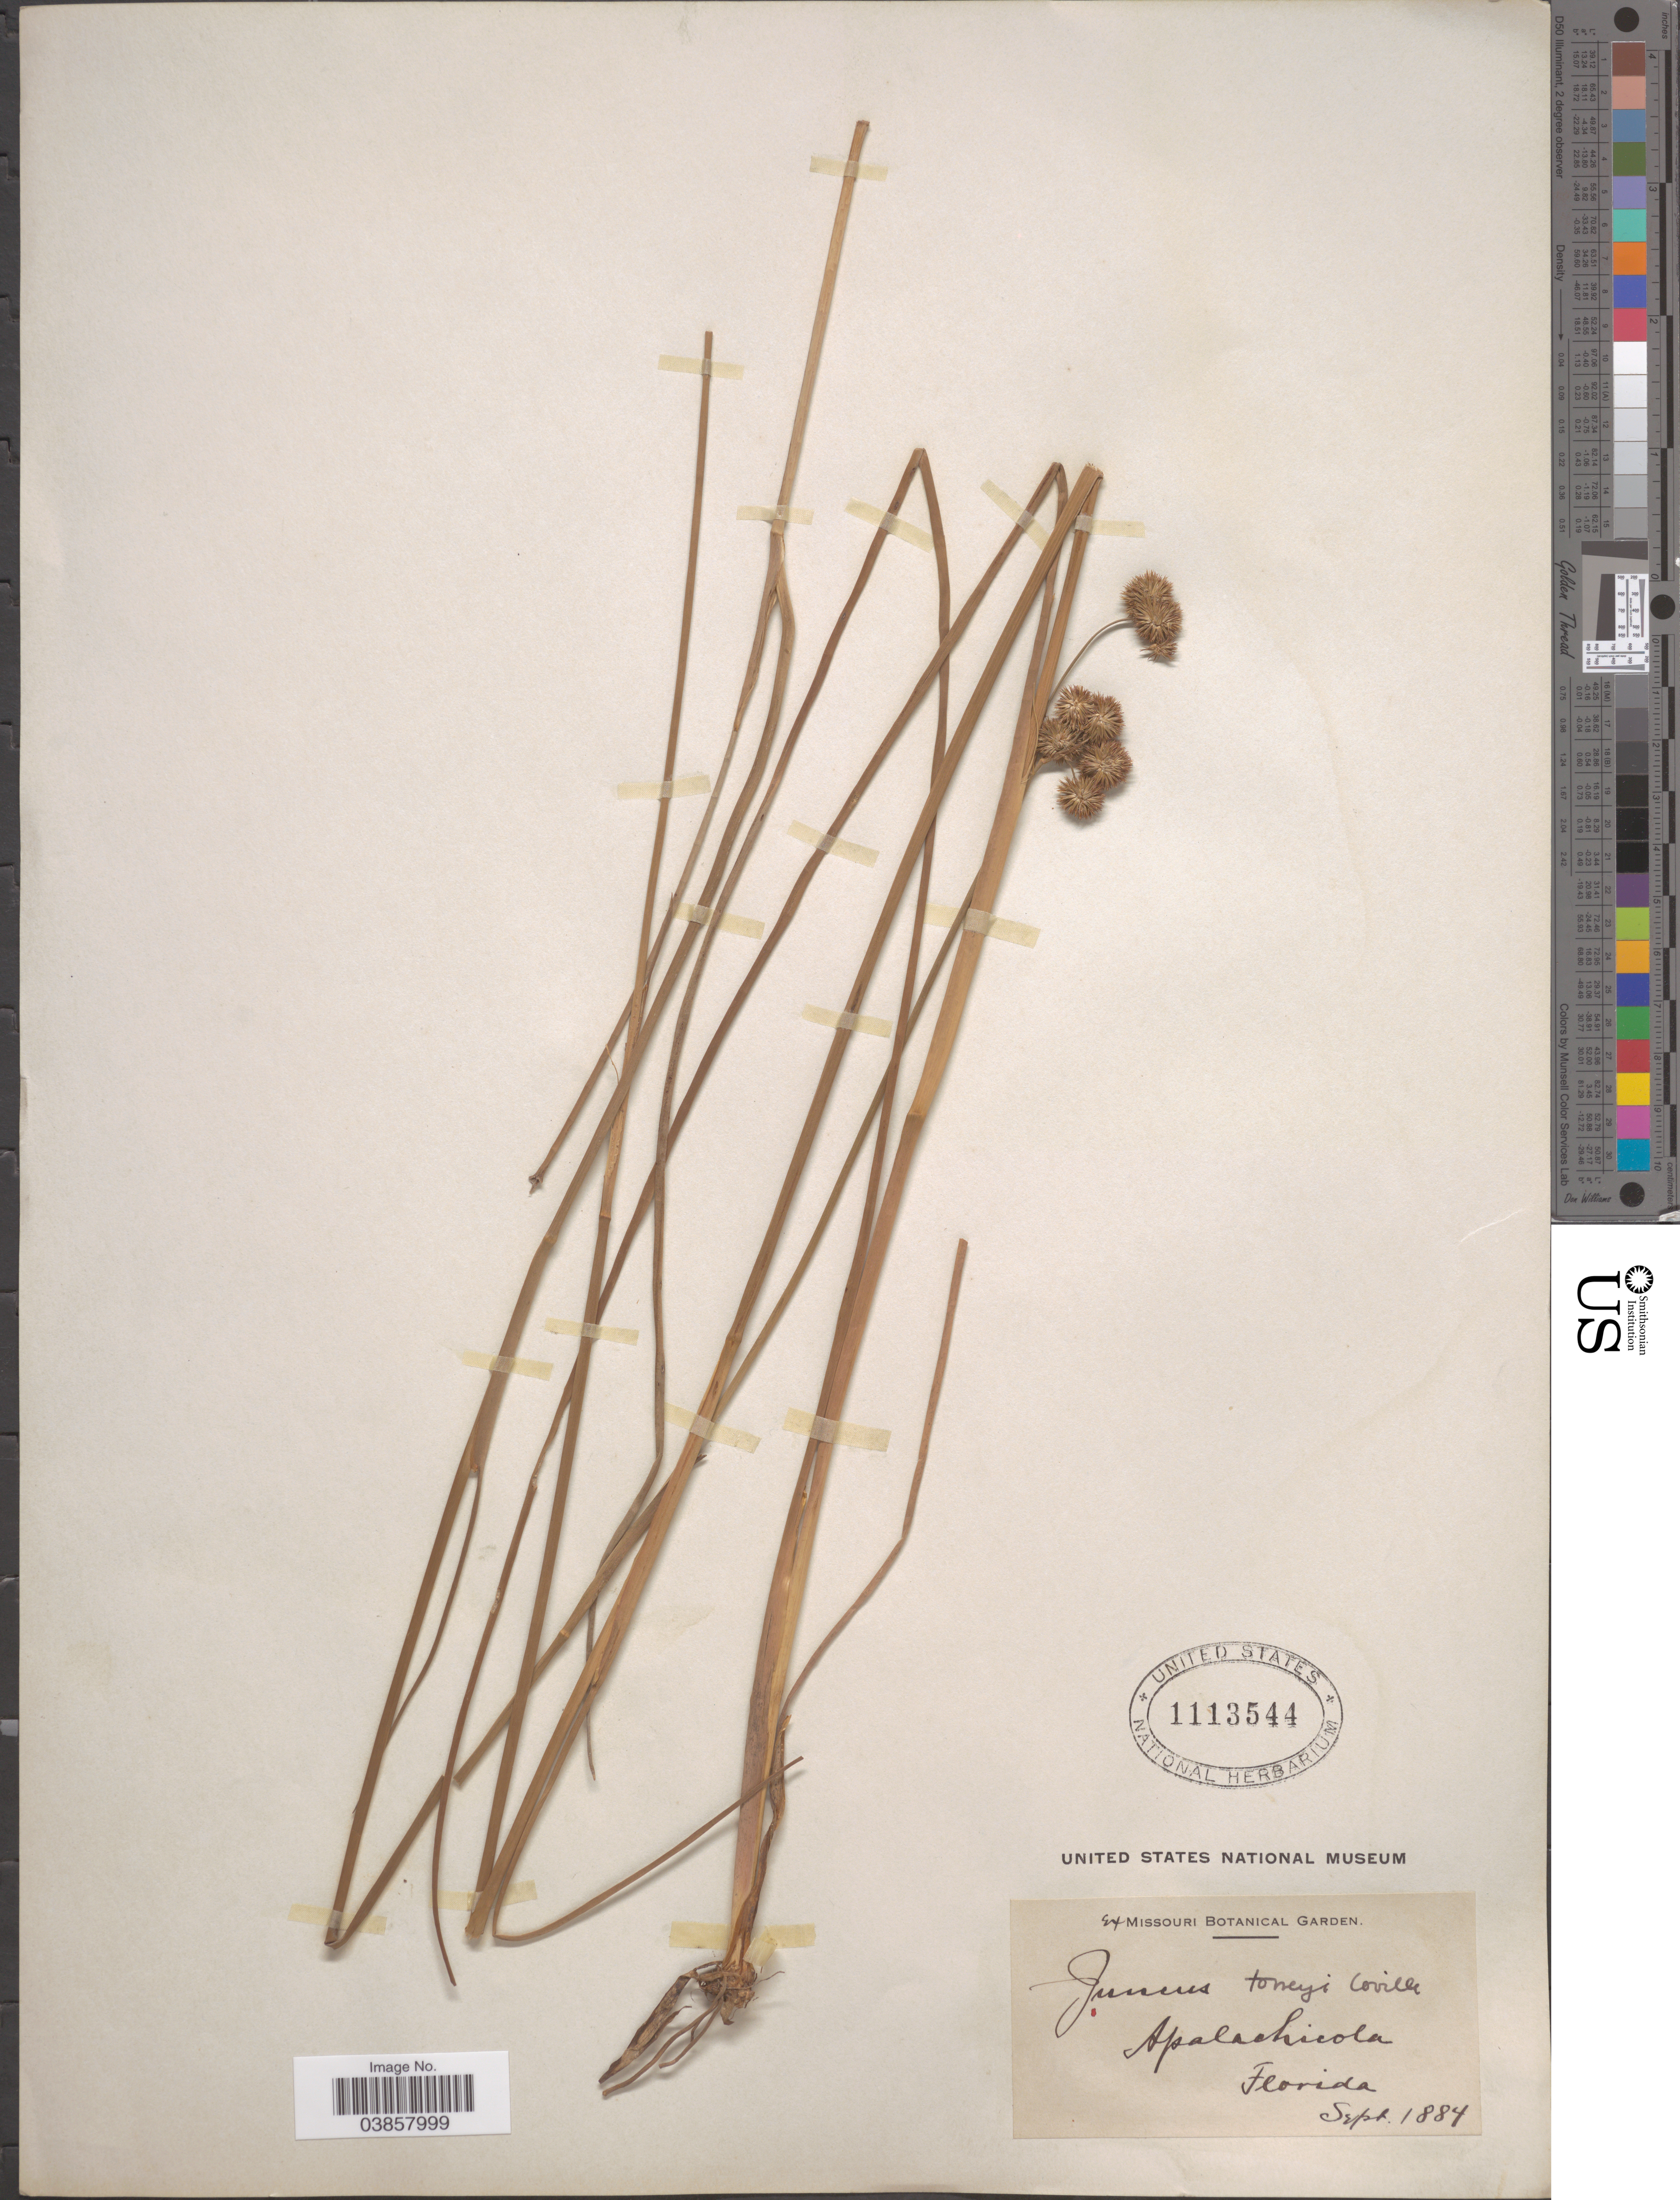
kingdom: Plantae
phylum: Tracheophyta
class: Liliopsida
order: Poales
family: Juncaceae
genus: Juncus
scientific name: Juncus torreyi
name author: Coville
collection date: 1884-09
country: United States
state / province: Florida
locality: Apalachicola.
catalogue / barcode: US 1113544